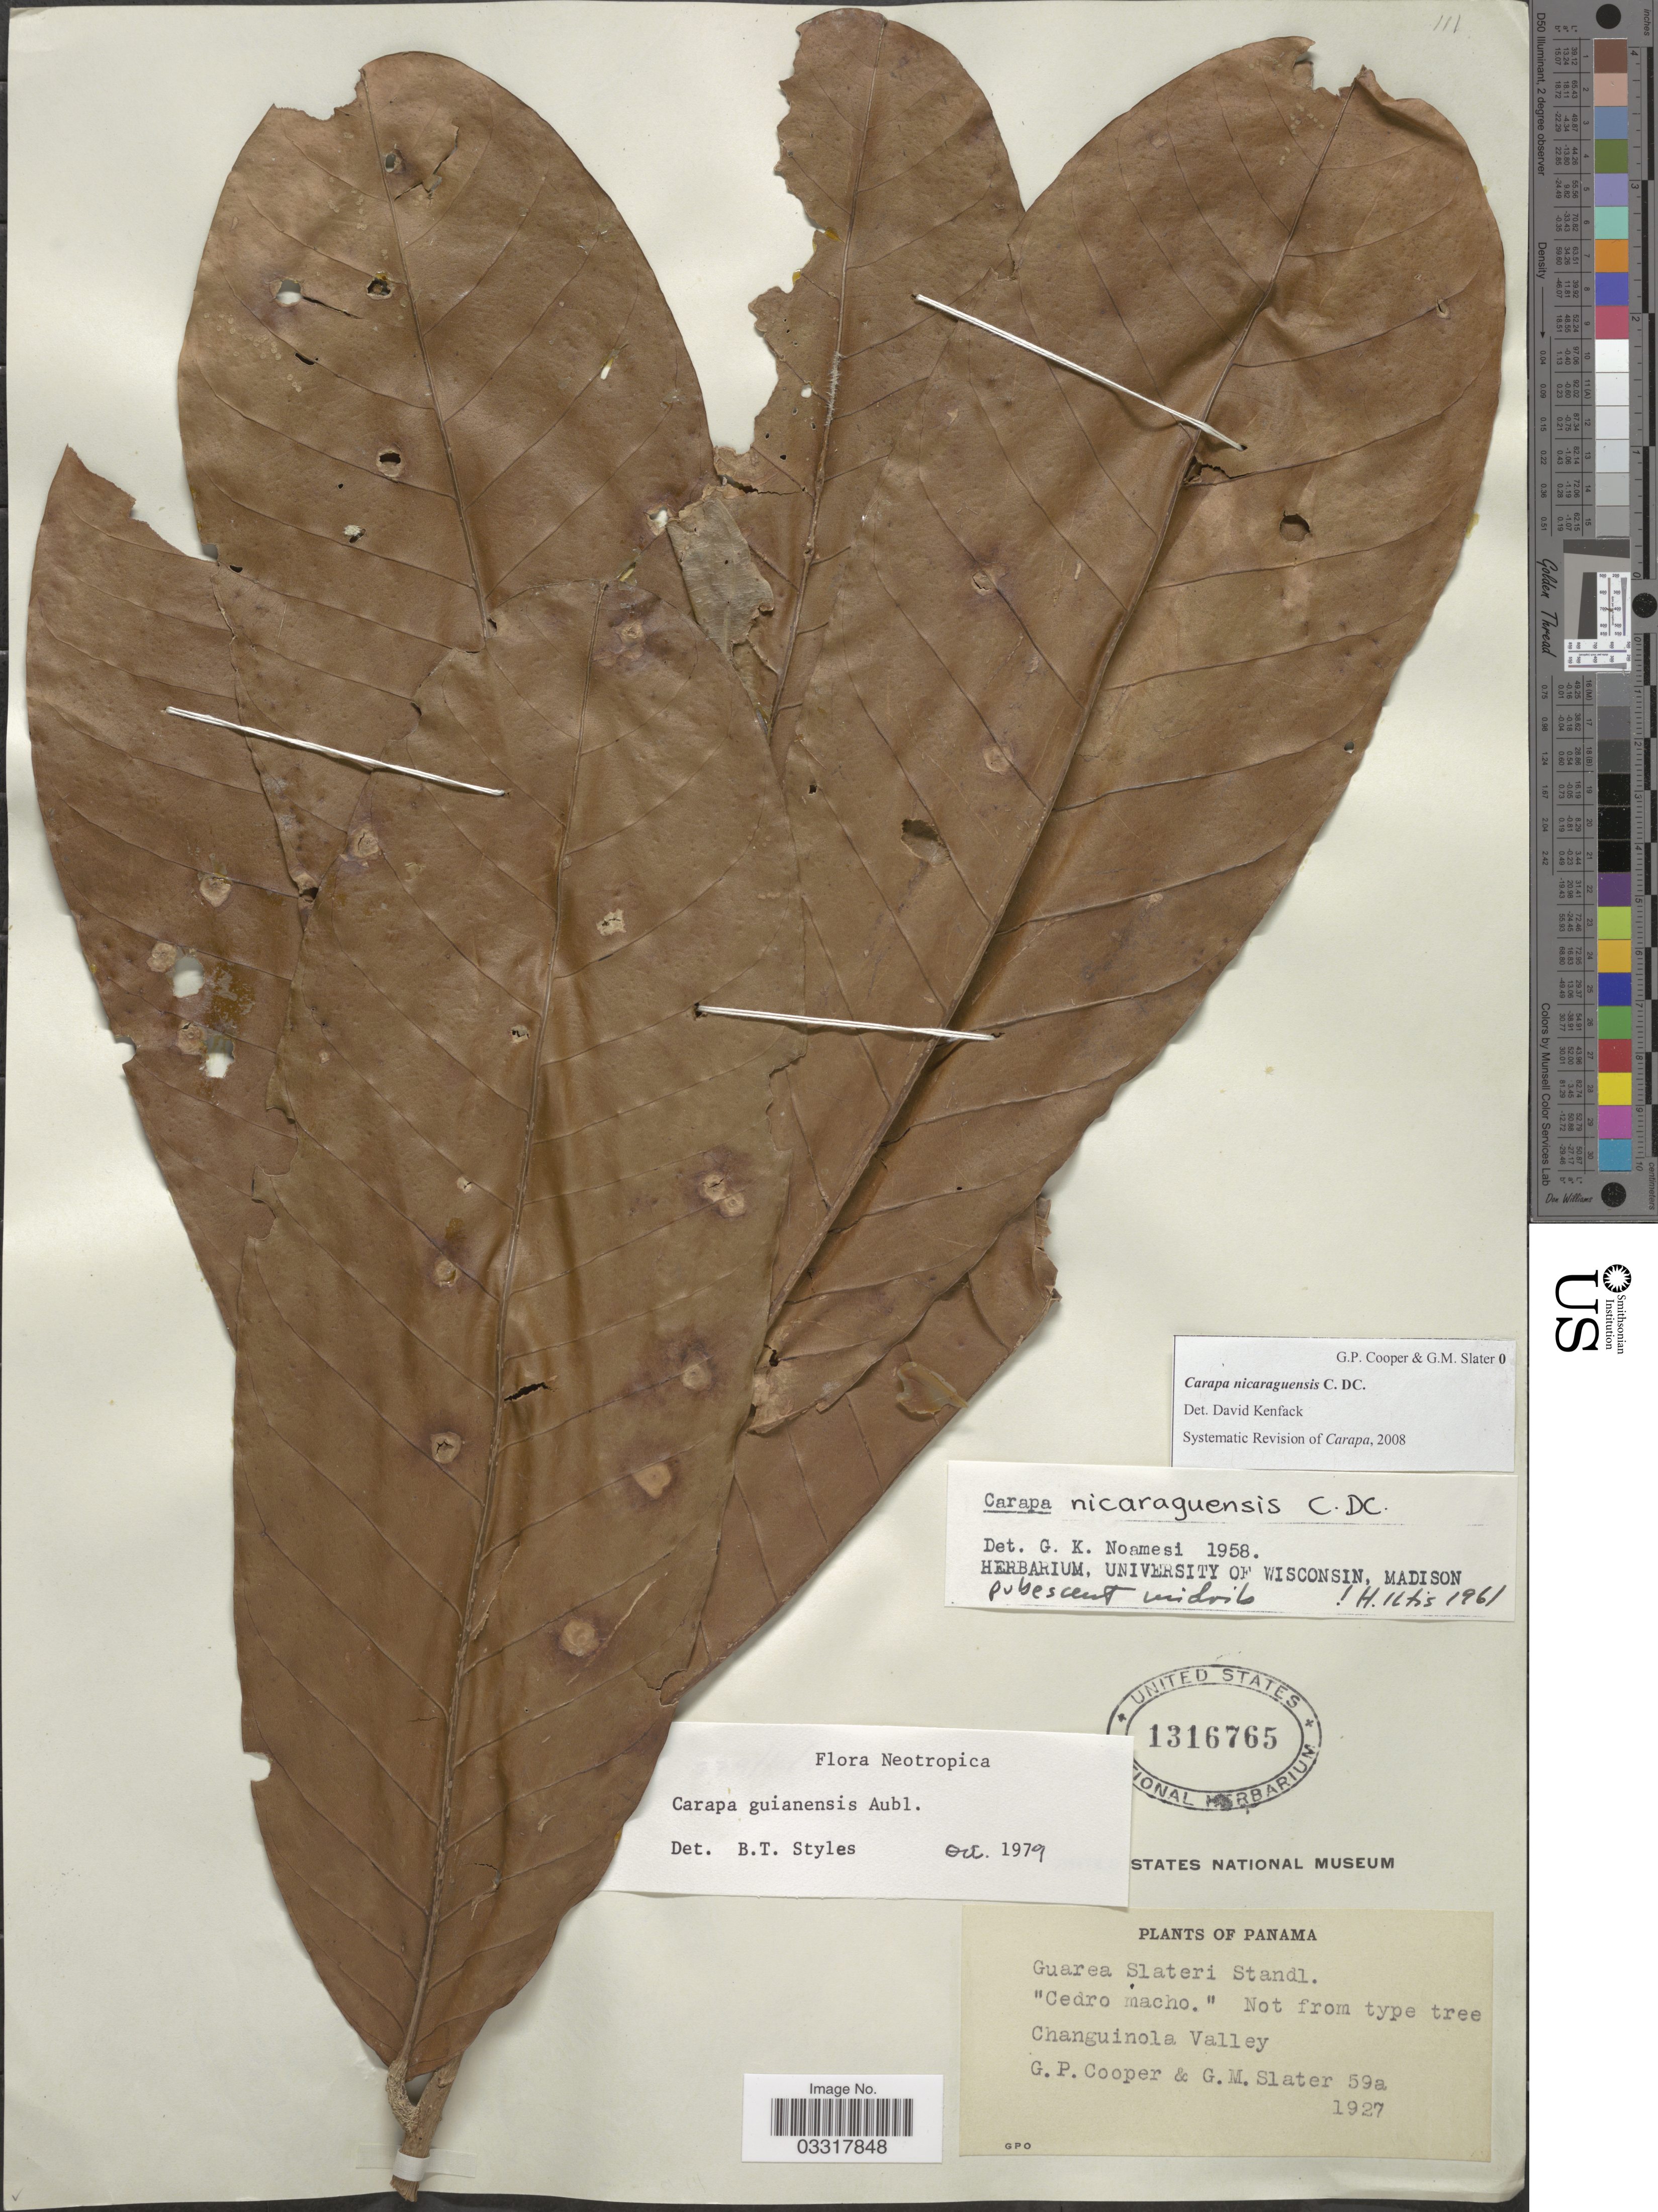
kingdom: Plantae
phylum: Tracheophyta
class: Magnoliopsida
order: Sapindales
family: Meliaceae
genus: Carapa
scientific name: Carapa nicaraguensis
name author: C. DC.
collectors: G. Cooper & G. Slater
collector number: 59a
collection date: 1927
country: Panama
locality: Changuinola Valley.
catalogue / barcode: US 1316765